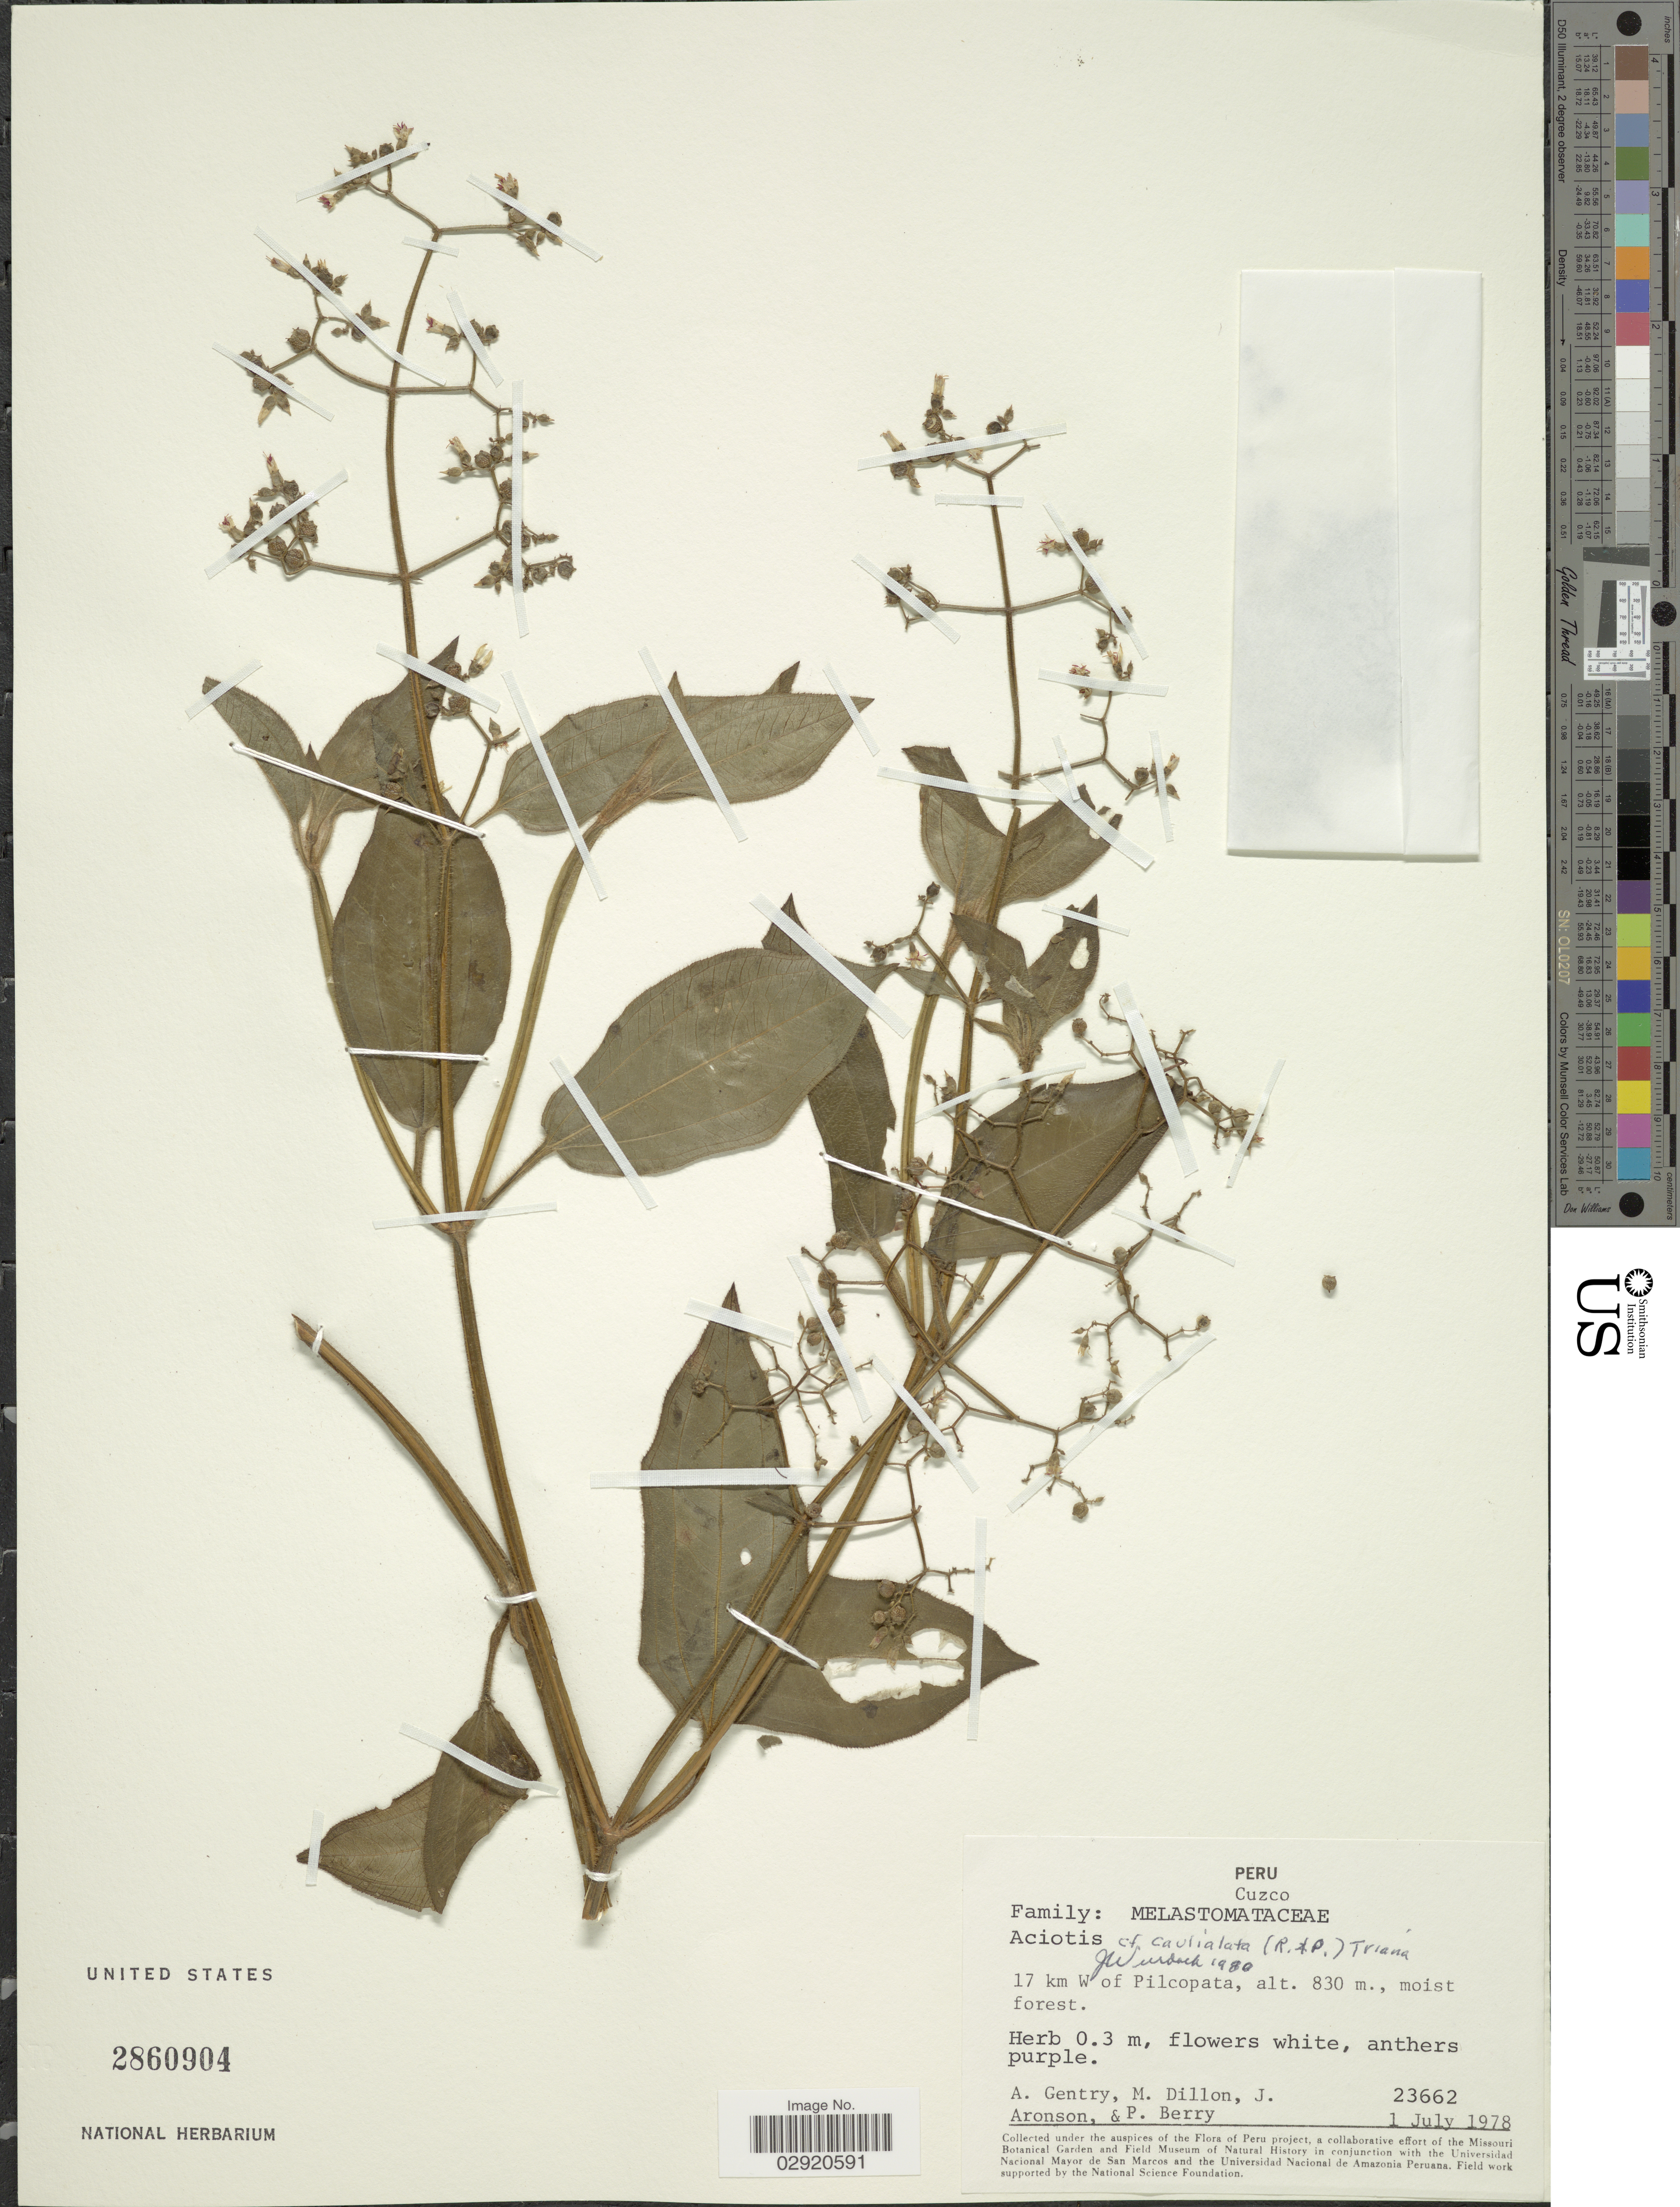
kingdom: Plantae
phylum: Tracheophyta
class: Magnoliopsida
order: Myrtales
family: Melastomataceae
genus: Aciotis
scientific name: Aciotis rubricaulis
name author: (Mart. ex DC.) Triana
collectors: A. H. Gentry, M. O. Dillon, J. Aronson & P. Berry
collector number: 23662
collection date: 1978-07-01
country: Peru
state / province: Cusco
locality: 17 km W of Pilcopata.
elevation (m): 830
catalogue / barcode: US 2860904